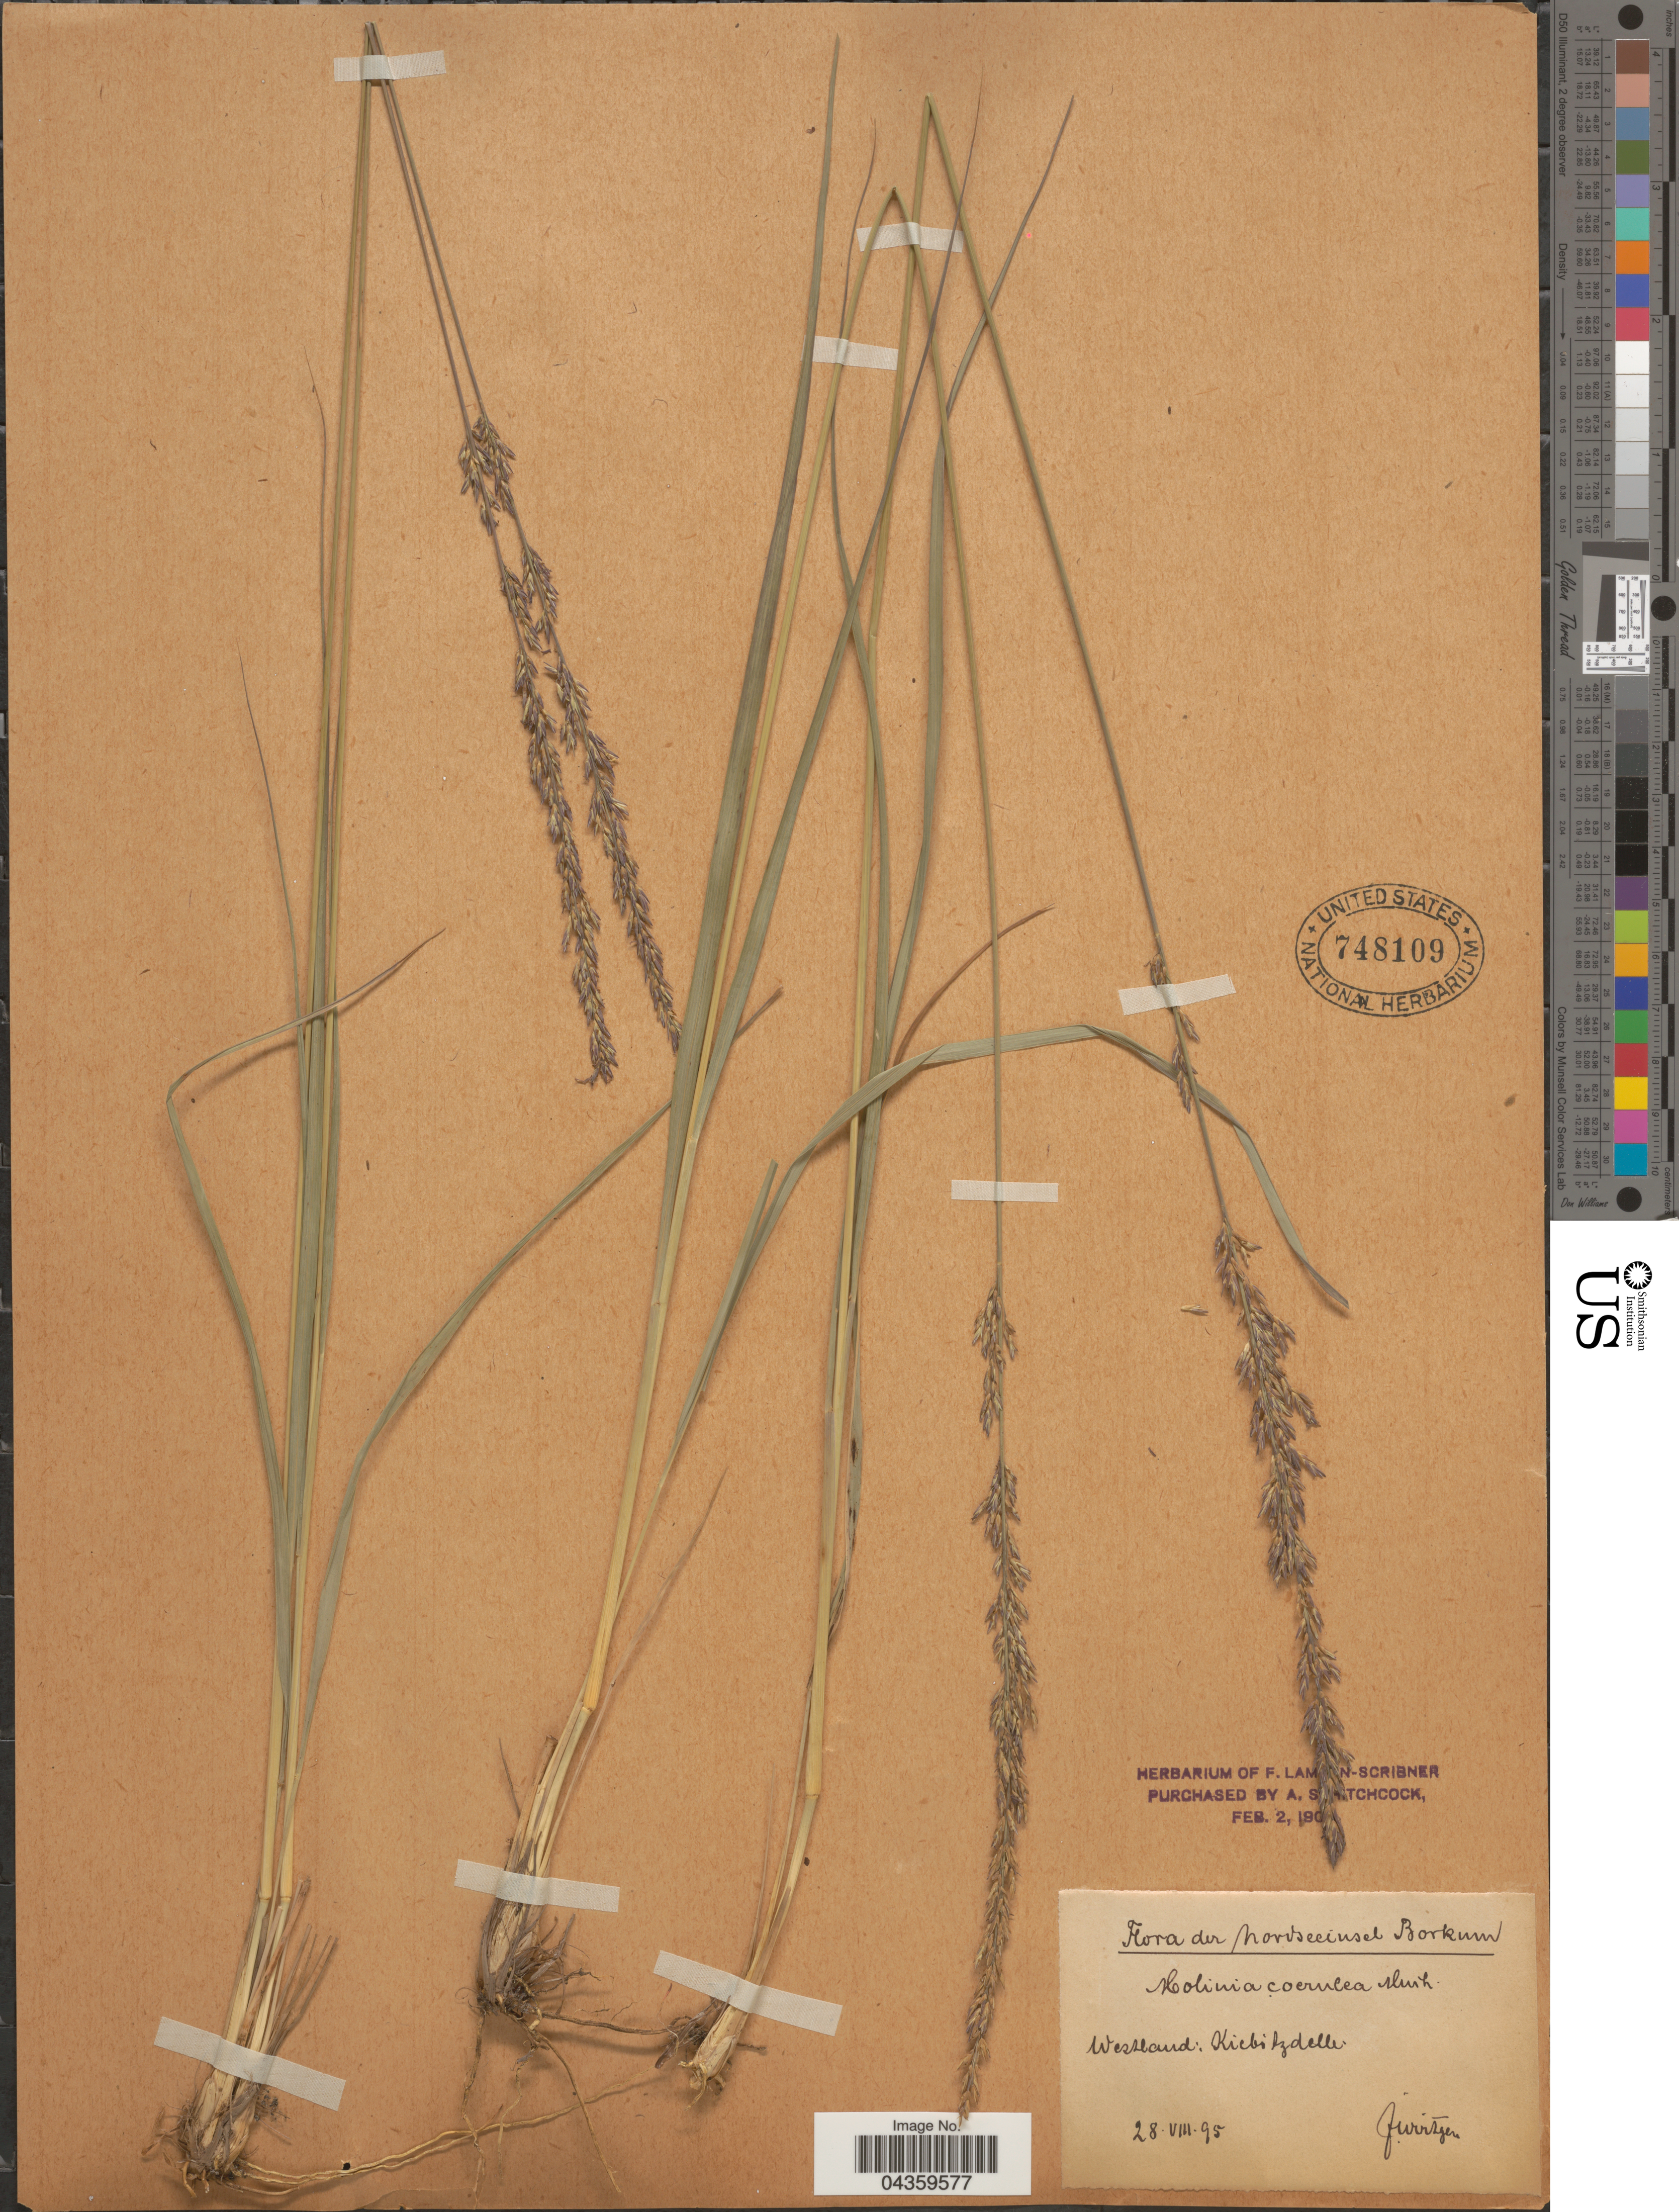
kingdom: Plantae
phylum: Tracheophyta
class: Liliopsida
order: Poales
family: Poaceae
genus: Molinia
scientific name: Molinia caerulea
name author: (L.) Moench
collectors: F. Wirtgen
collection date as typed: Transcribed d/m/y: 28/8/95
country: Germany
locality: Nordseeinsel Borkum. Westland: Kiebitzdelle.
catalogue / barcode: US 748109